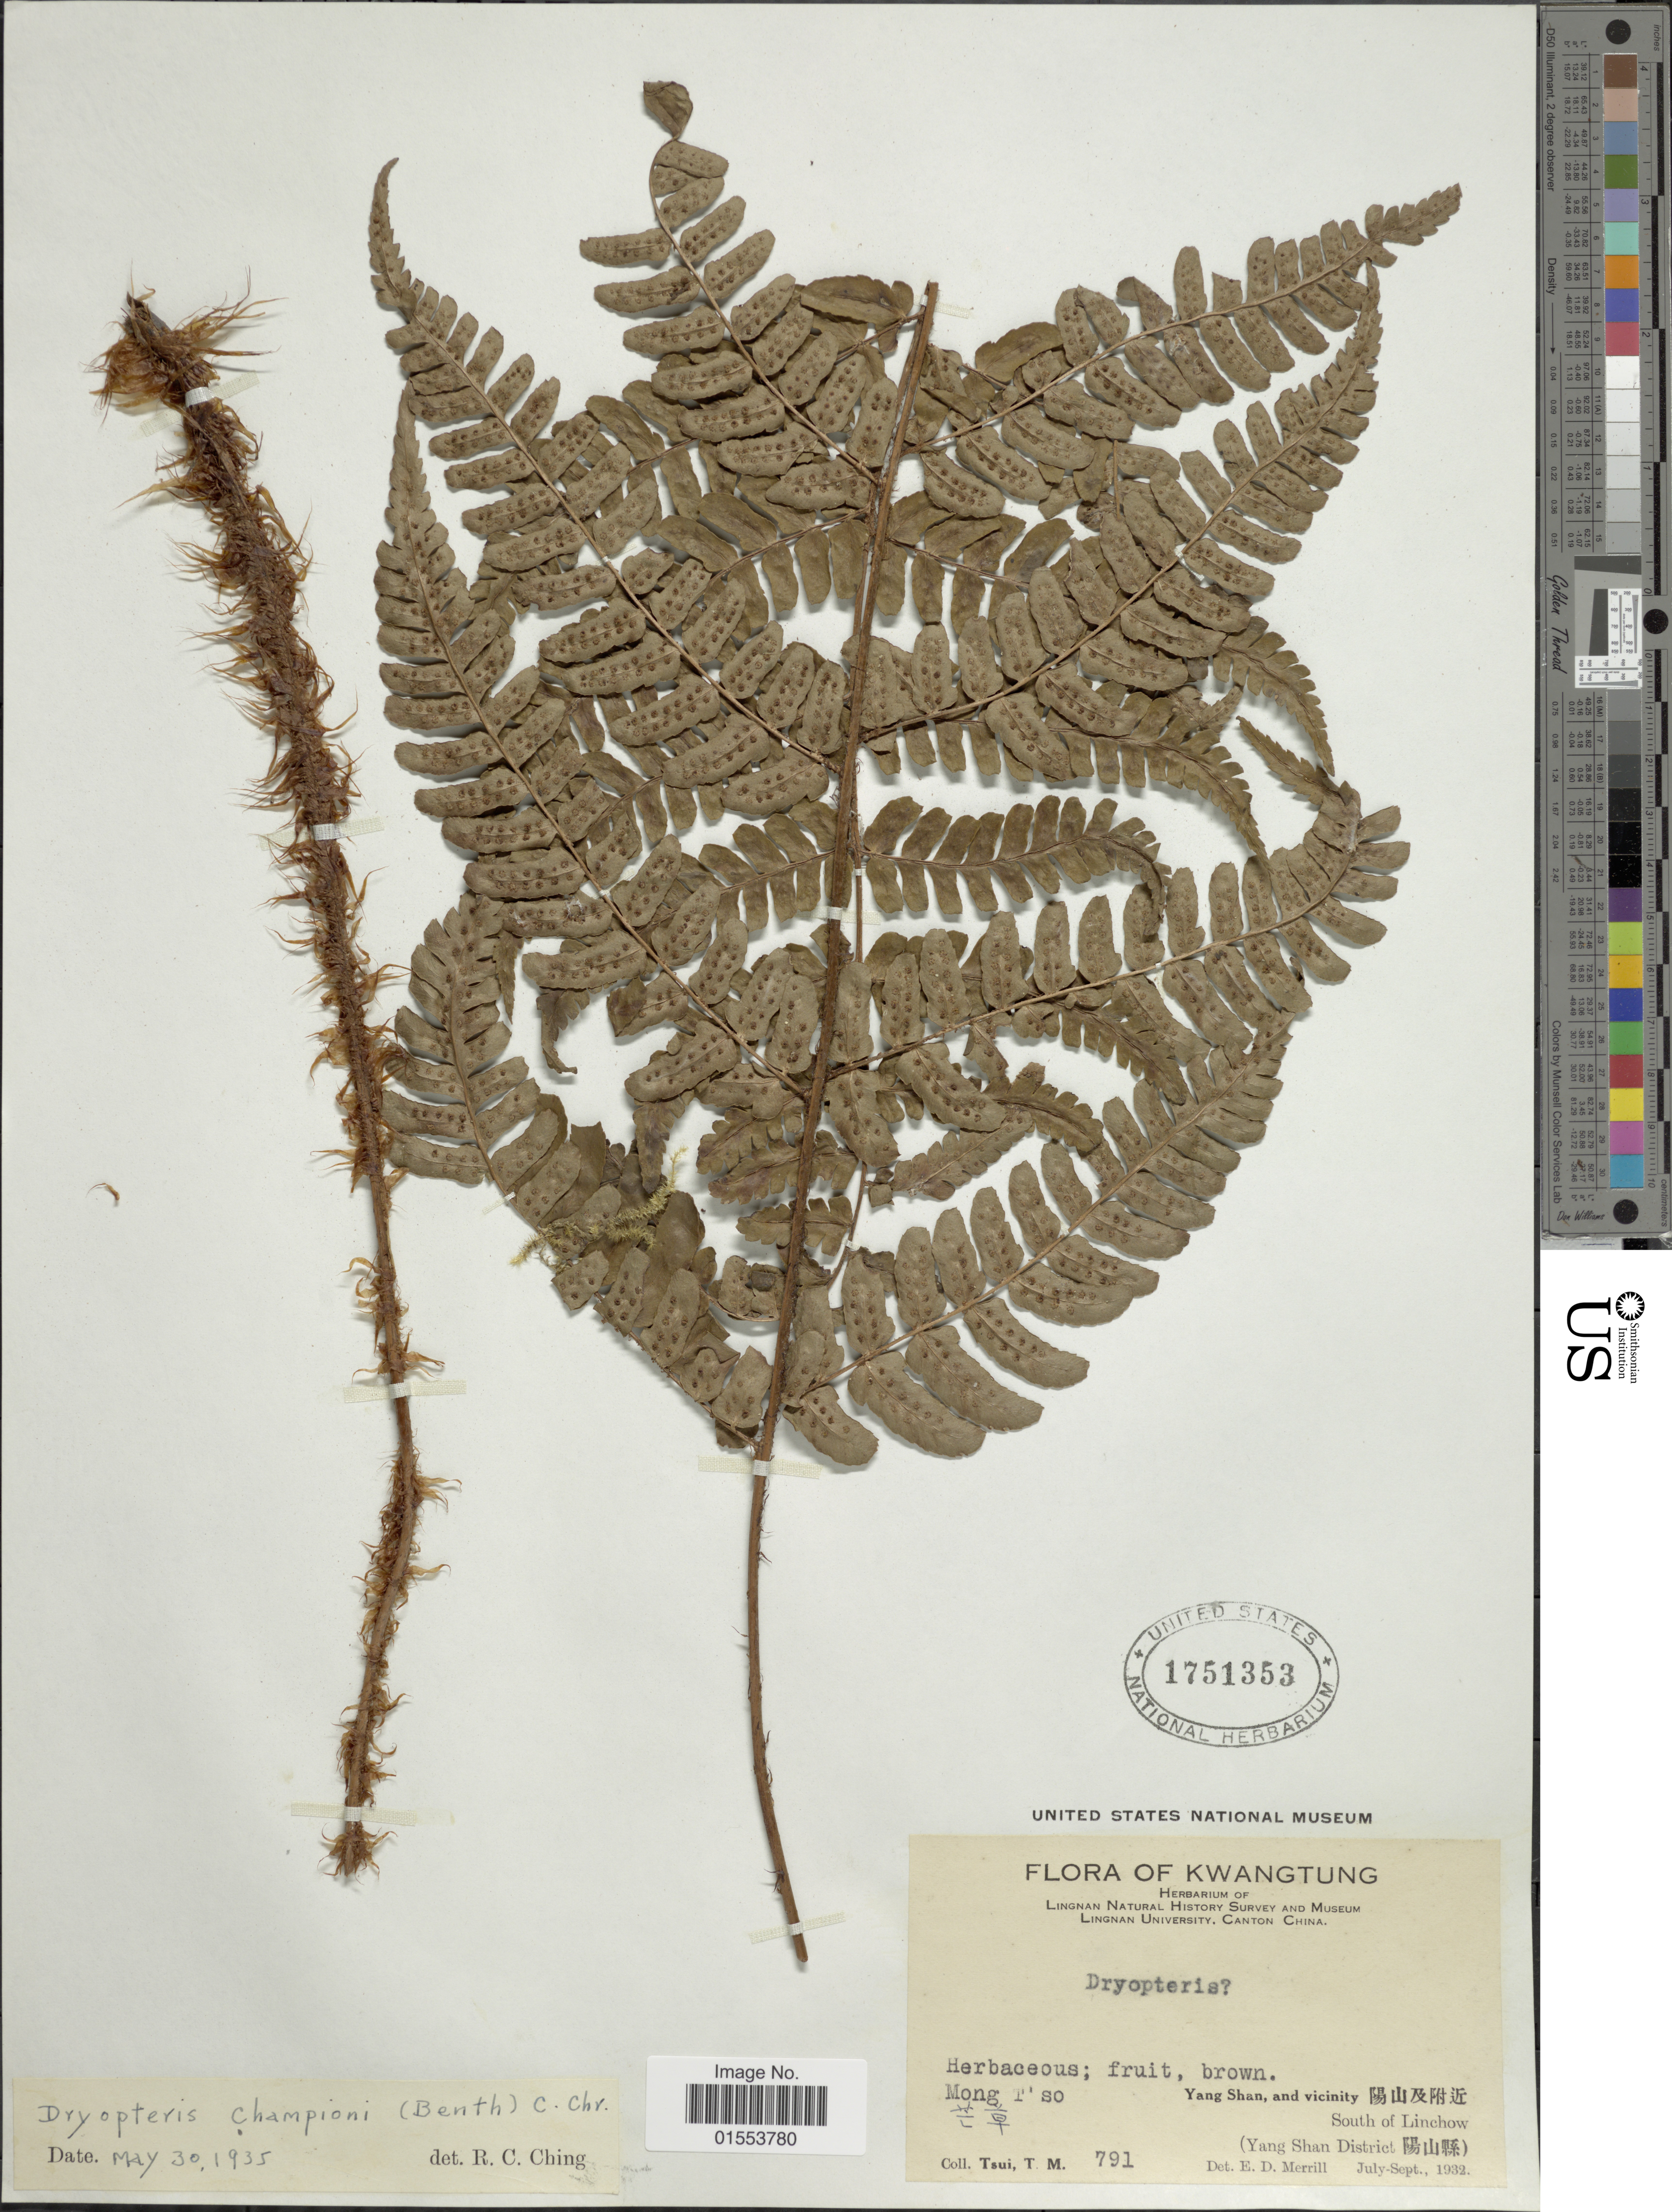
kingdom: Plantae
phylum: Tracheophyta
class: Polypodiopsida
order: Polypodiales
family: Dryopteridaceae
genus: Dryopteris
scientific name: Dryopteris championii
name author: (Benth.) C. Chr.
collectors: T. Tsui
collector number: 791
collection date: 1932-07/1932-09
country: China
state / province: Guangdong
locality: Kwangtung, Yang Shan, and vicinity X, South of Linchow (Yang Shan District X).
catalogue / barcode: US 1751353